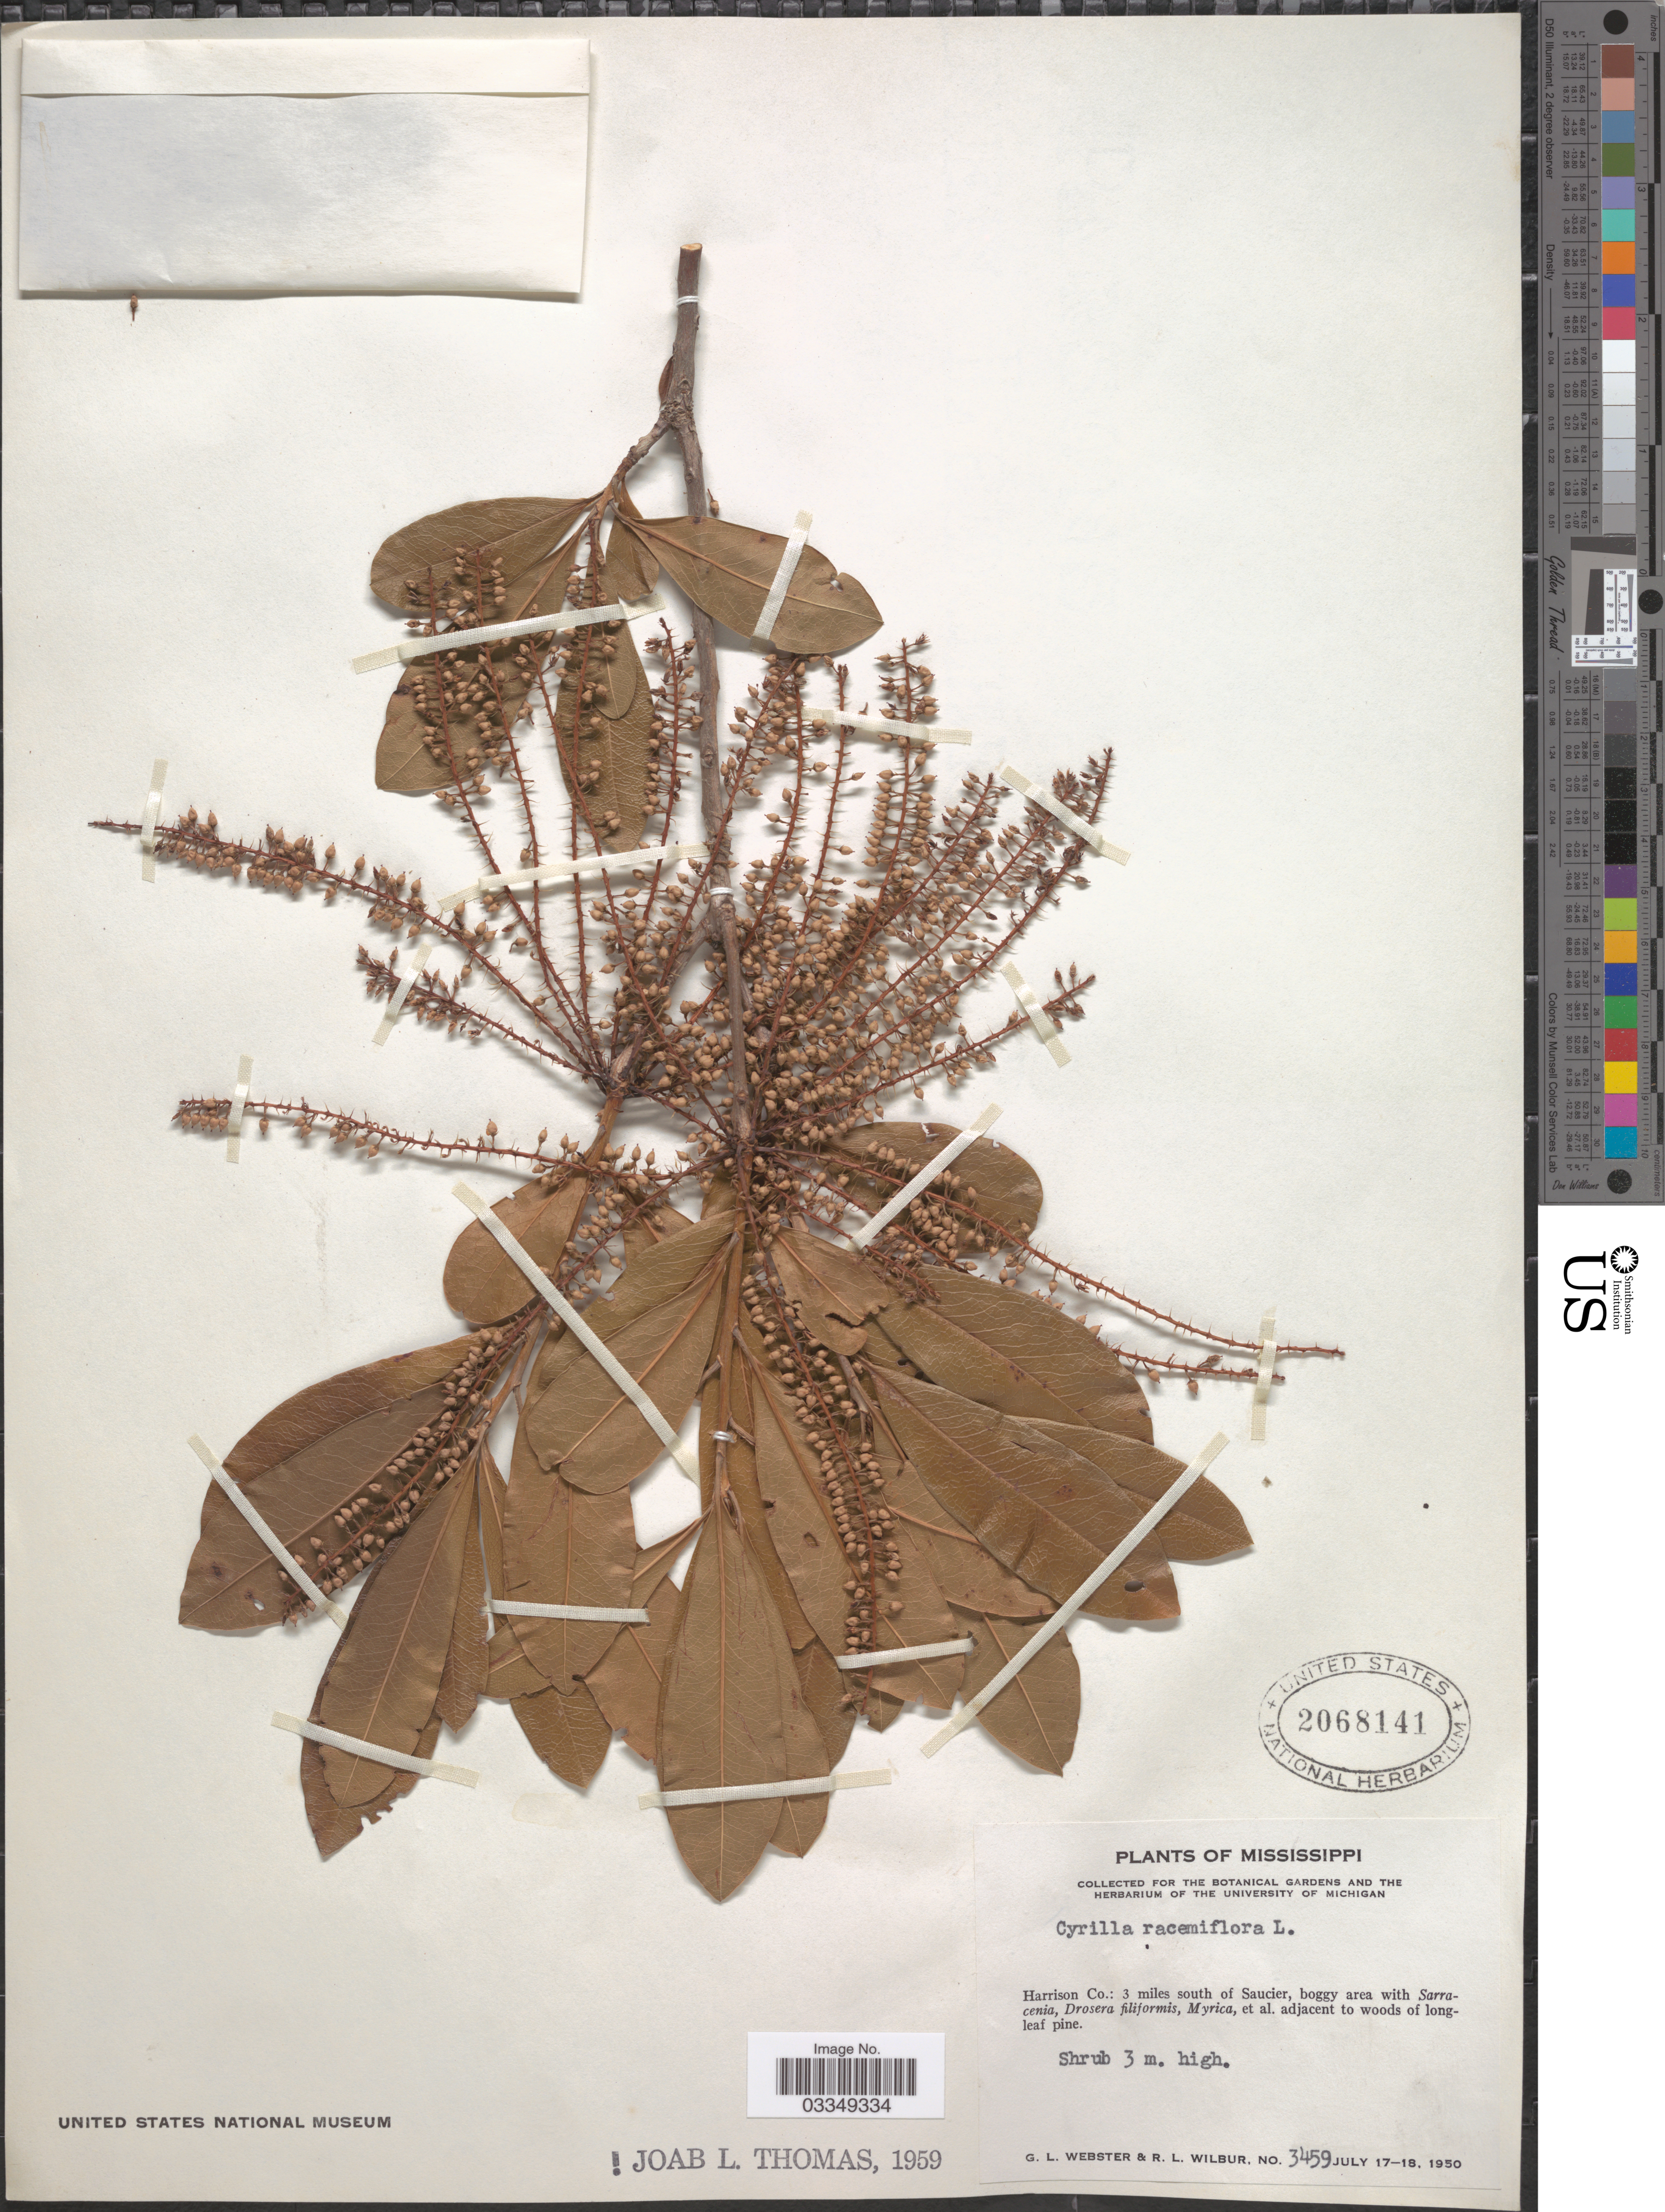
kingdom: Plantae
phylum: Tracheophyta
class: Magnoliopsida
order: Ericales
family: Cyrillaceae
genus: Cyrilla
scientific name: Cyrilla racemiflora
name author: L.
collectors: G. L. Webster & R. L. Wilbur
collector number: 3459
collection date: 1950-07-17/1950-07-18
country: United States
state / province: Mississippi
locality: Harrison Co.: 3 miles south of Saucier.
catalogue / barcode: US 2068141